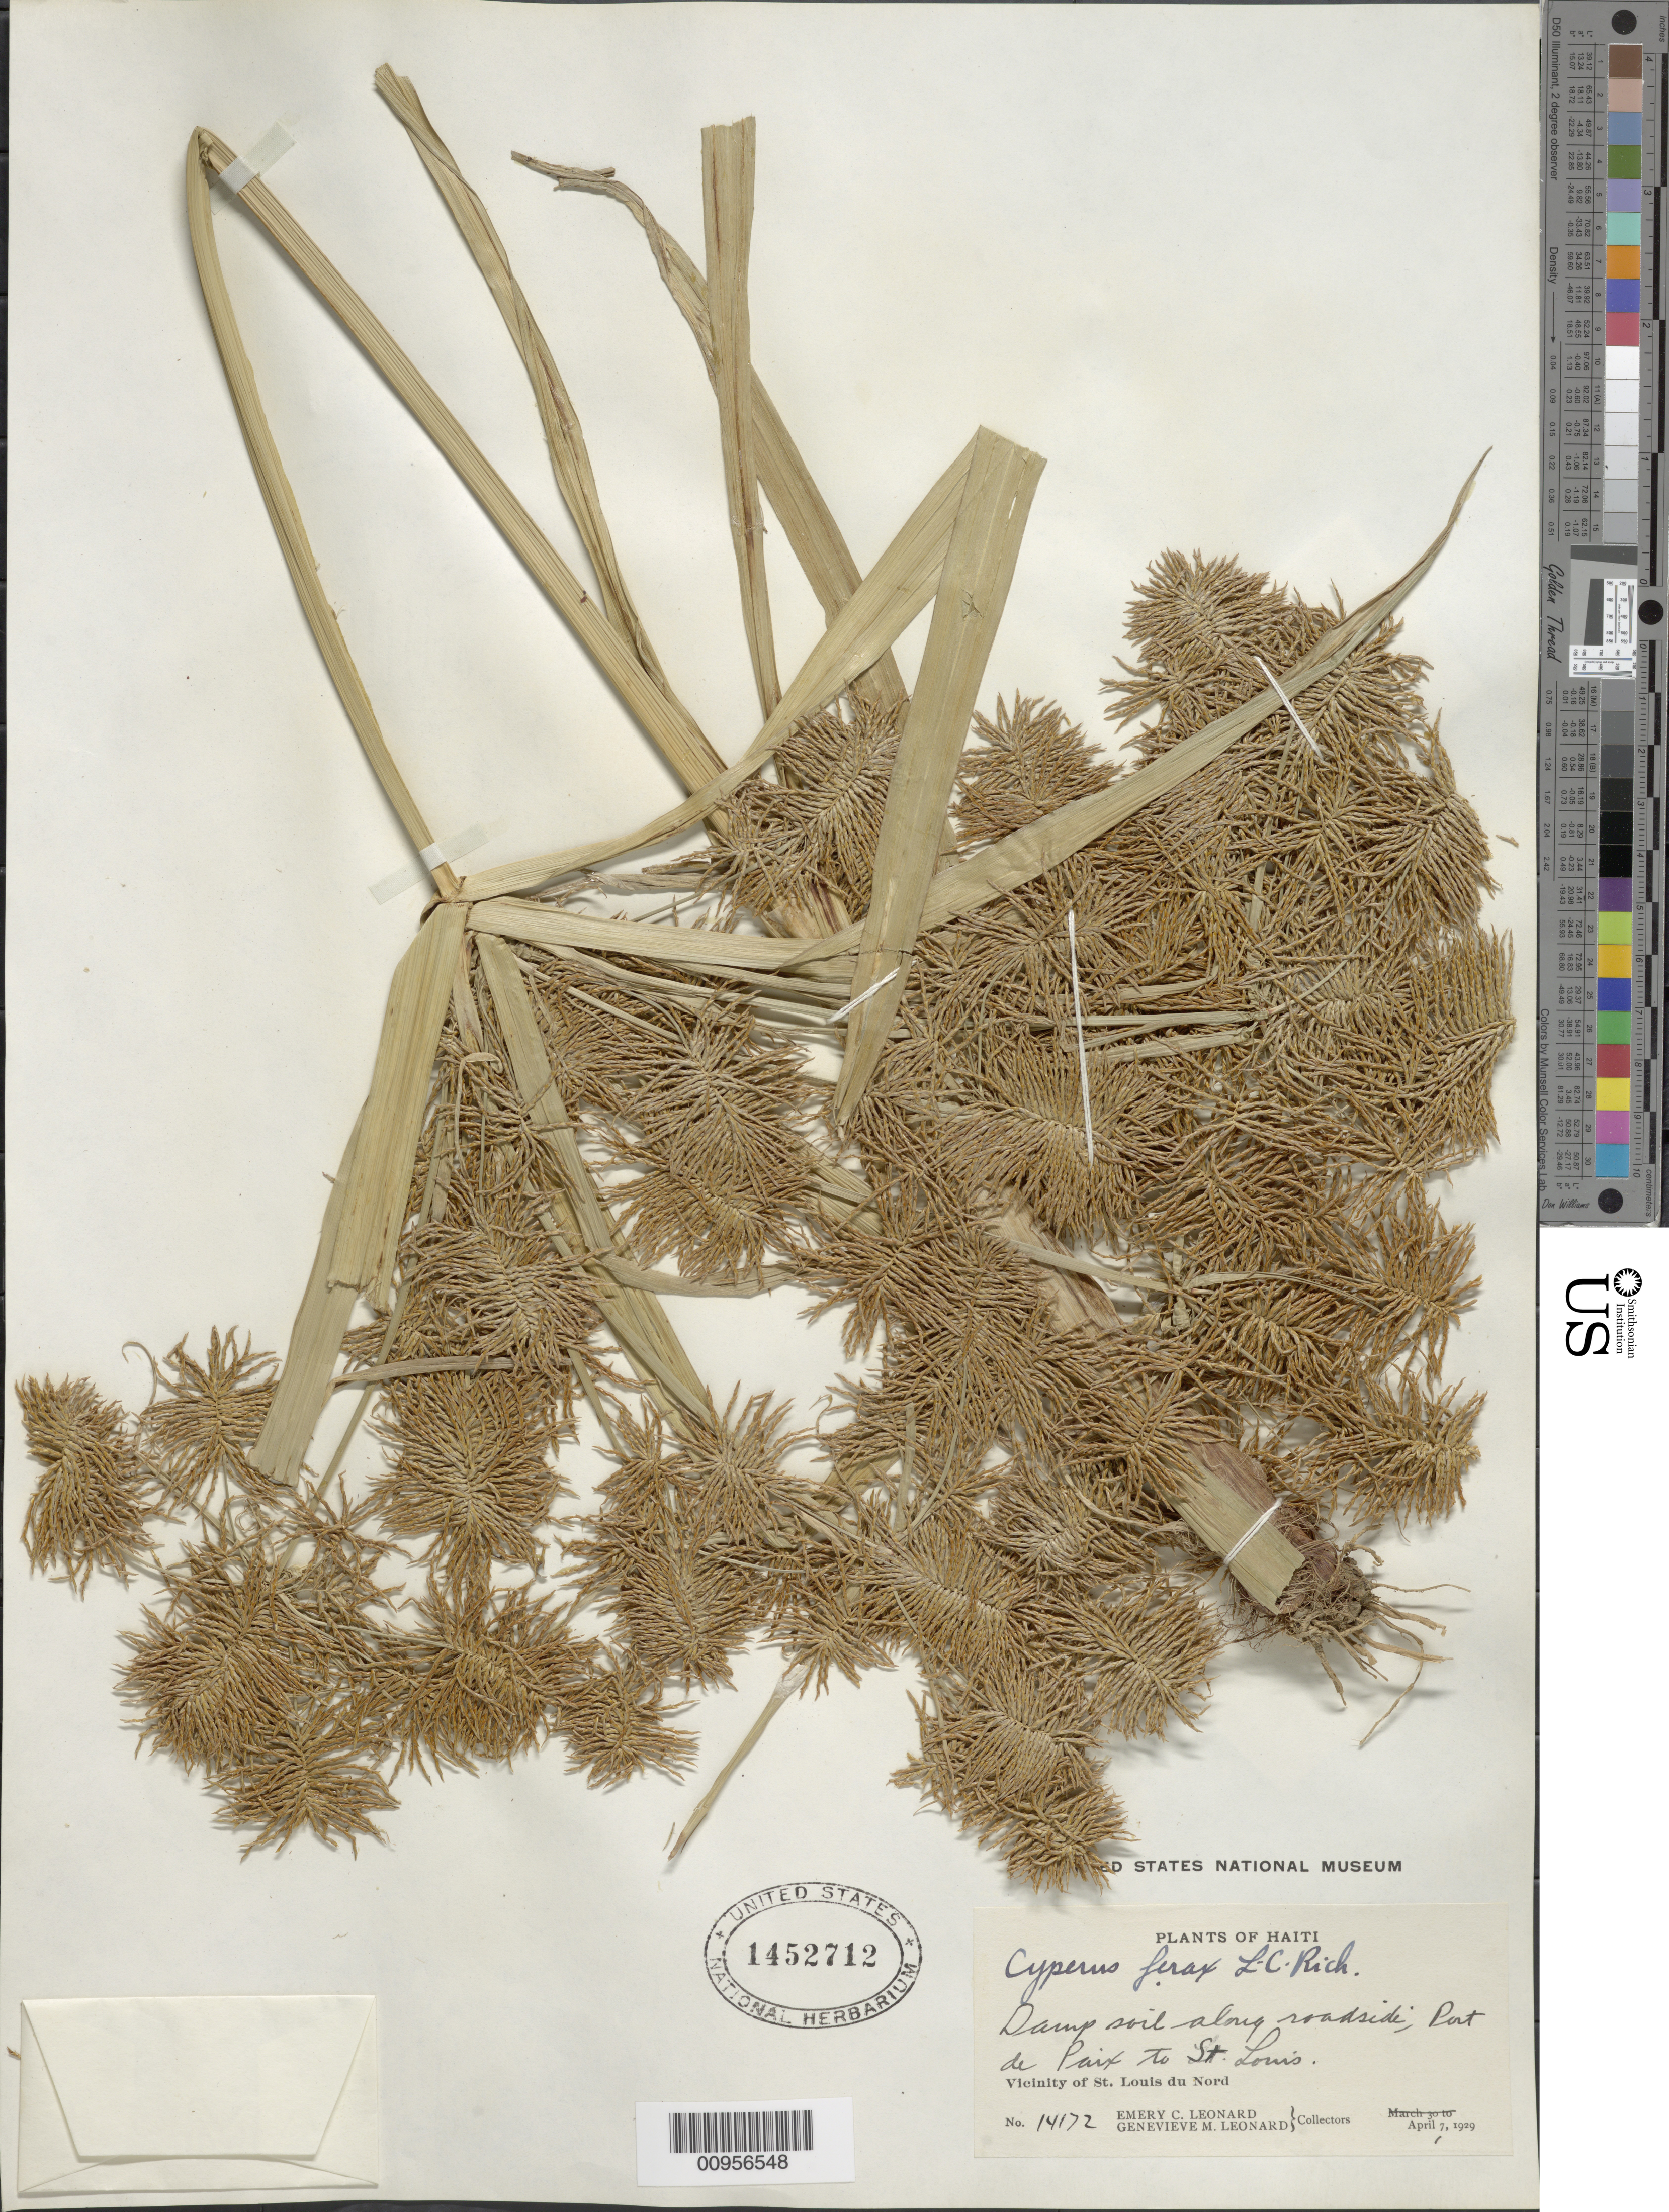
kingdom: Plantae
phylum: Tracheophyta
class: Liliopsida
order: Poales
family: Cyperaceae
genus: Cyperus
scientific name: Cyperus odoratus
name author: L.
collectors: E. C. Leonard & G. M. Leonard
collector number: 14172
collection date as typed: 01 Apr 1929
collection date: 1929-04-01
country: Haiti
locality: Vicinity of St. Louis du Nord, along roadside, Port de Paix to St. Louis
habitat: Damp soil along roadside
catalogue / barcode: US 1452712